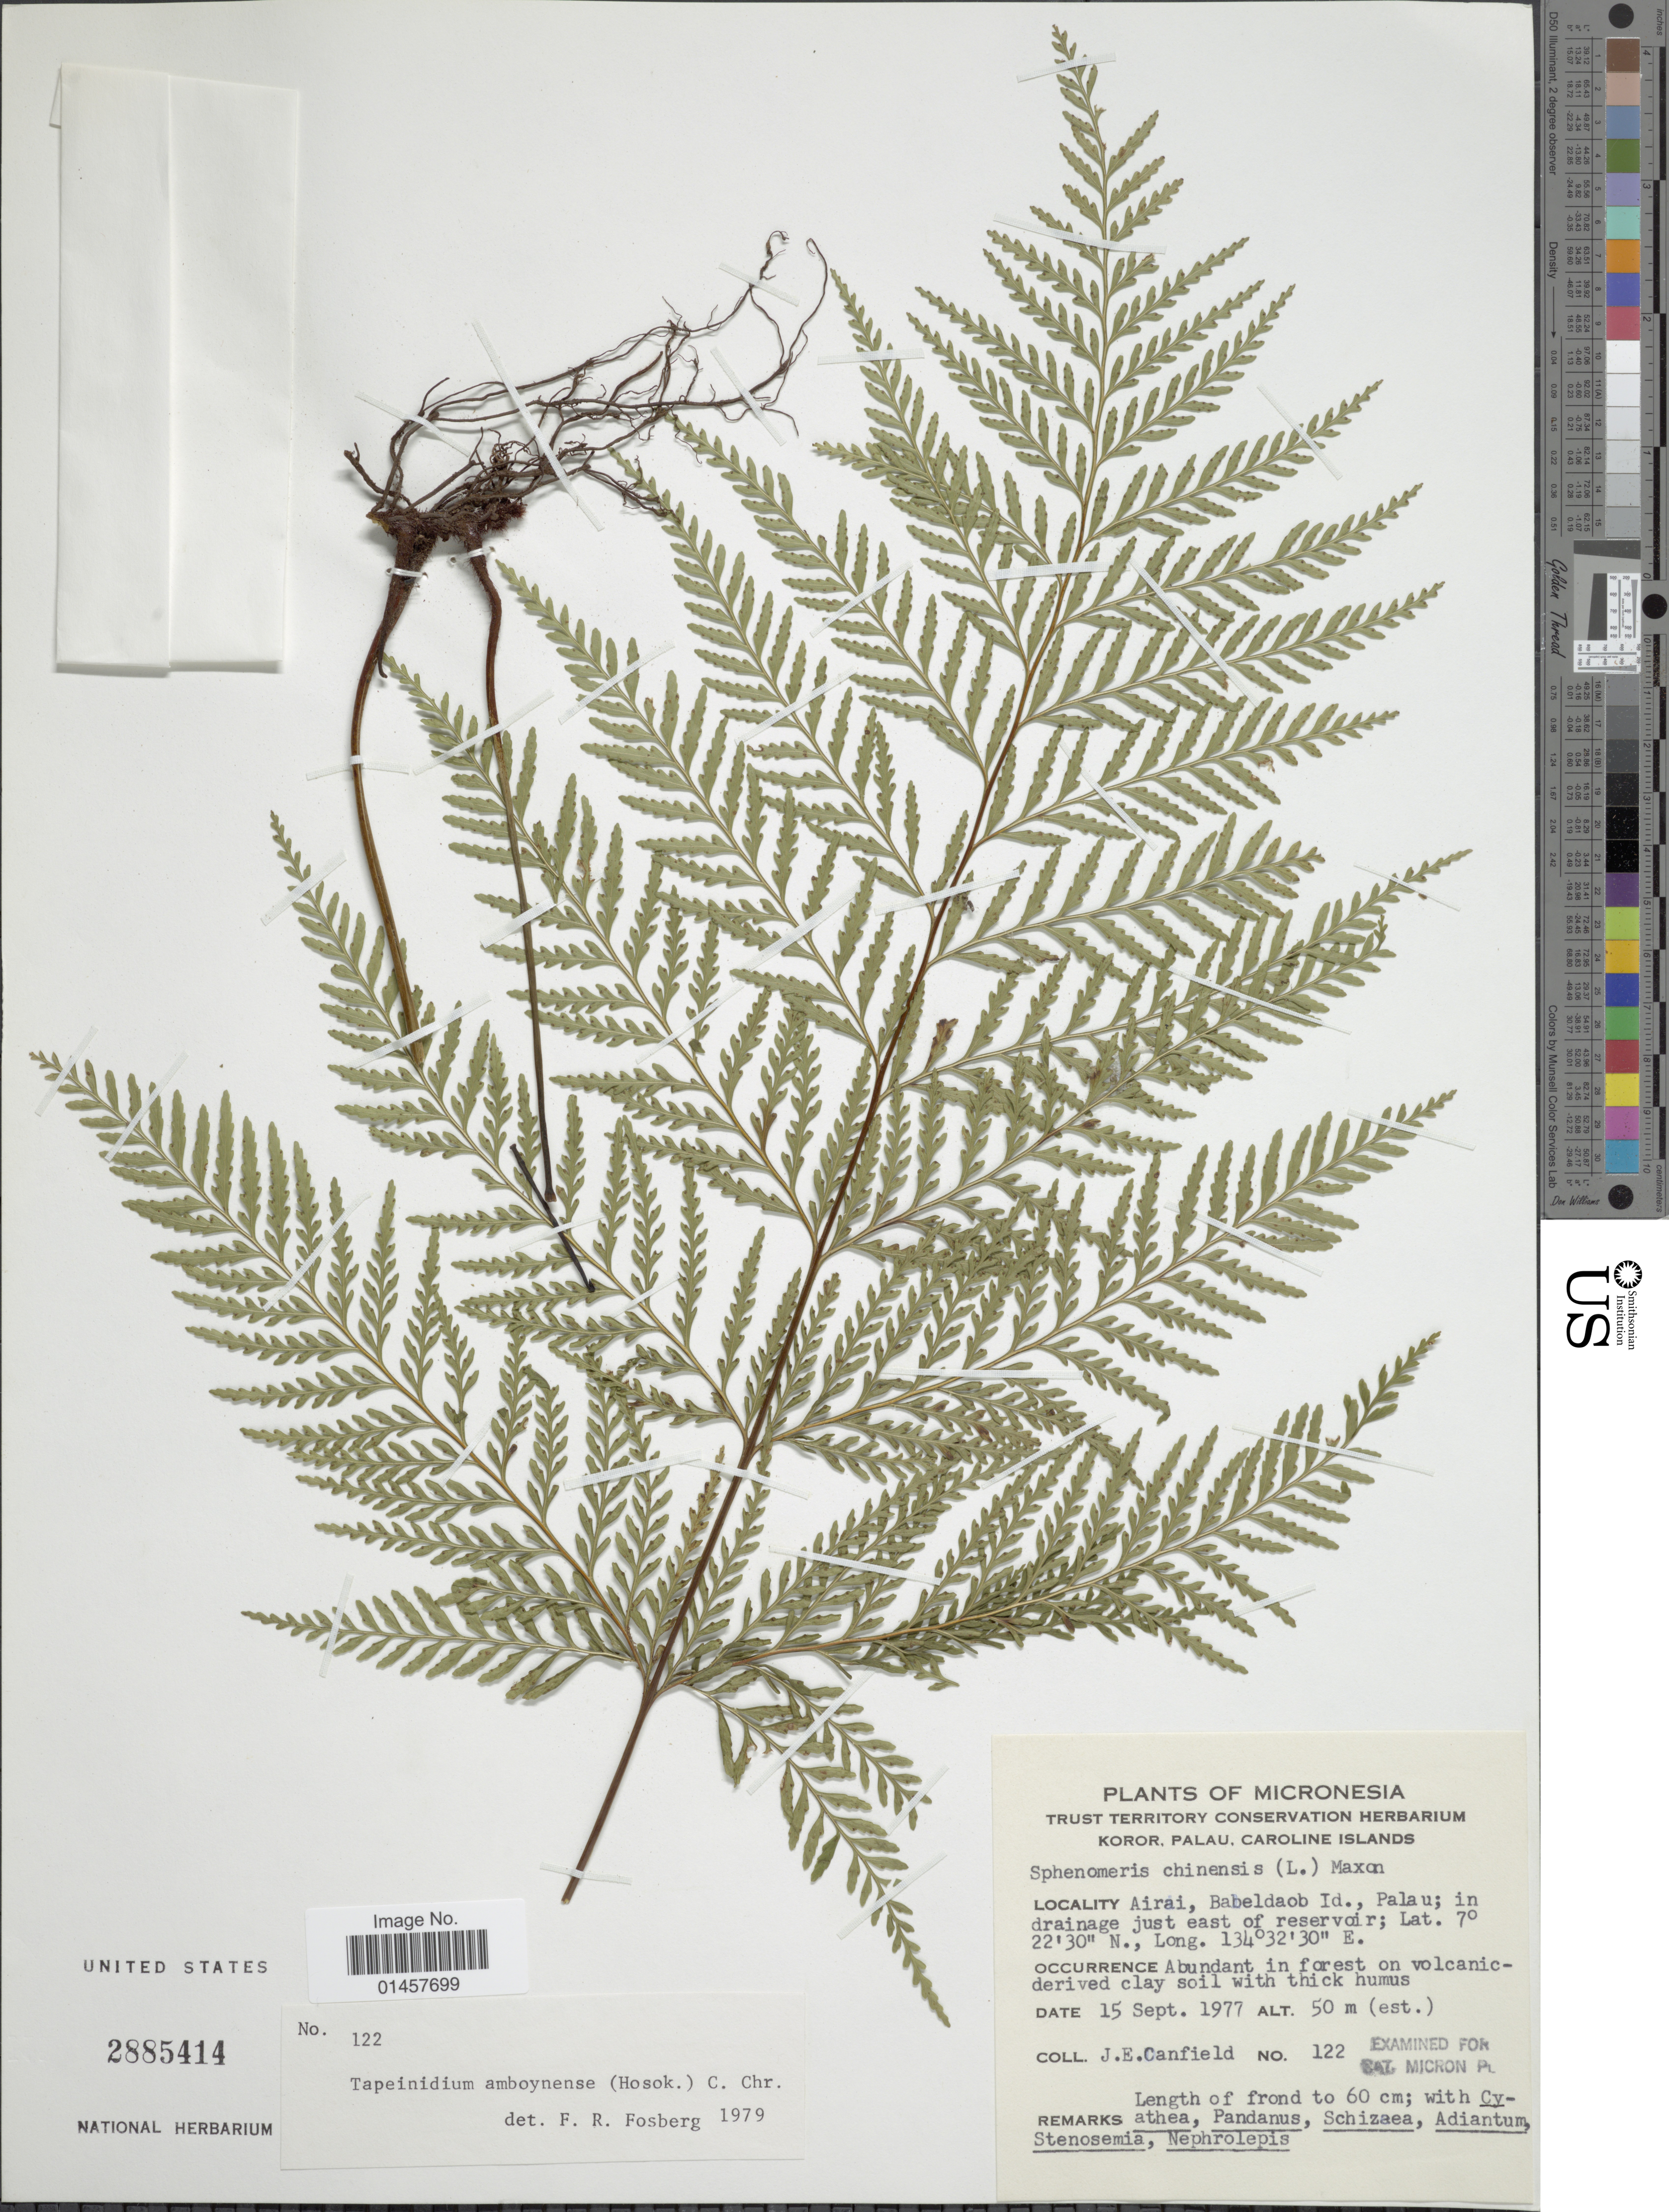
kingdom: Plantae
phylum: Tracheophyta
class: Polypodiopsida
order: Polypodiales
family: Lindsaeaceae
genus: Tapeinidium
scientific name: Tapeinidium amboynense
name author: (Hook.) C. Chr.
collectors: J. E. Canfield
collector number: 122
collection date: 1977-09-15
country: Palau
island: Babeldaob [Babelthuap]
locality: Micronesia, Airai, Babeldaob Id., Palau; in drainage just east of Reservoir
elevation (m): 50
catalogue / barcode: US 2885414